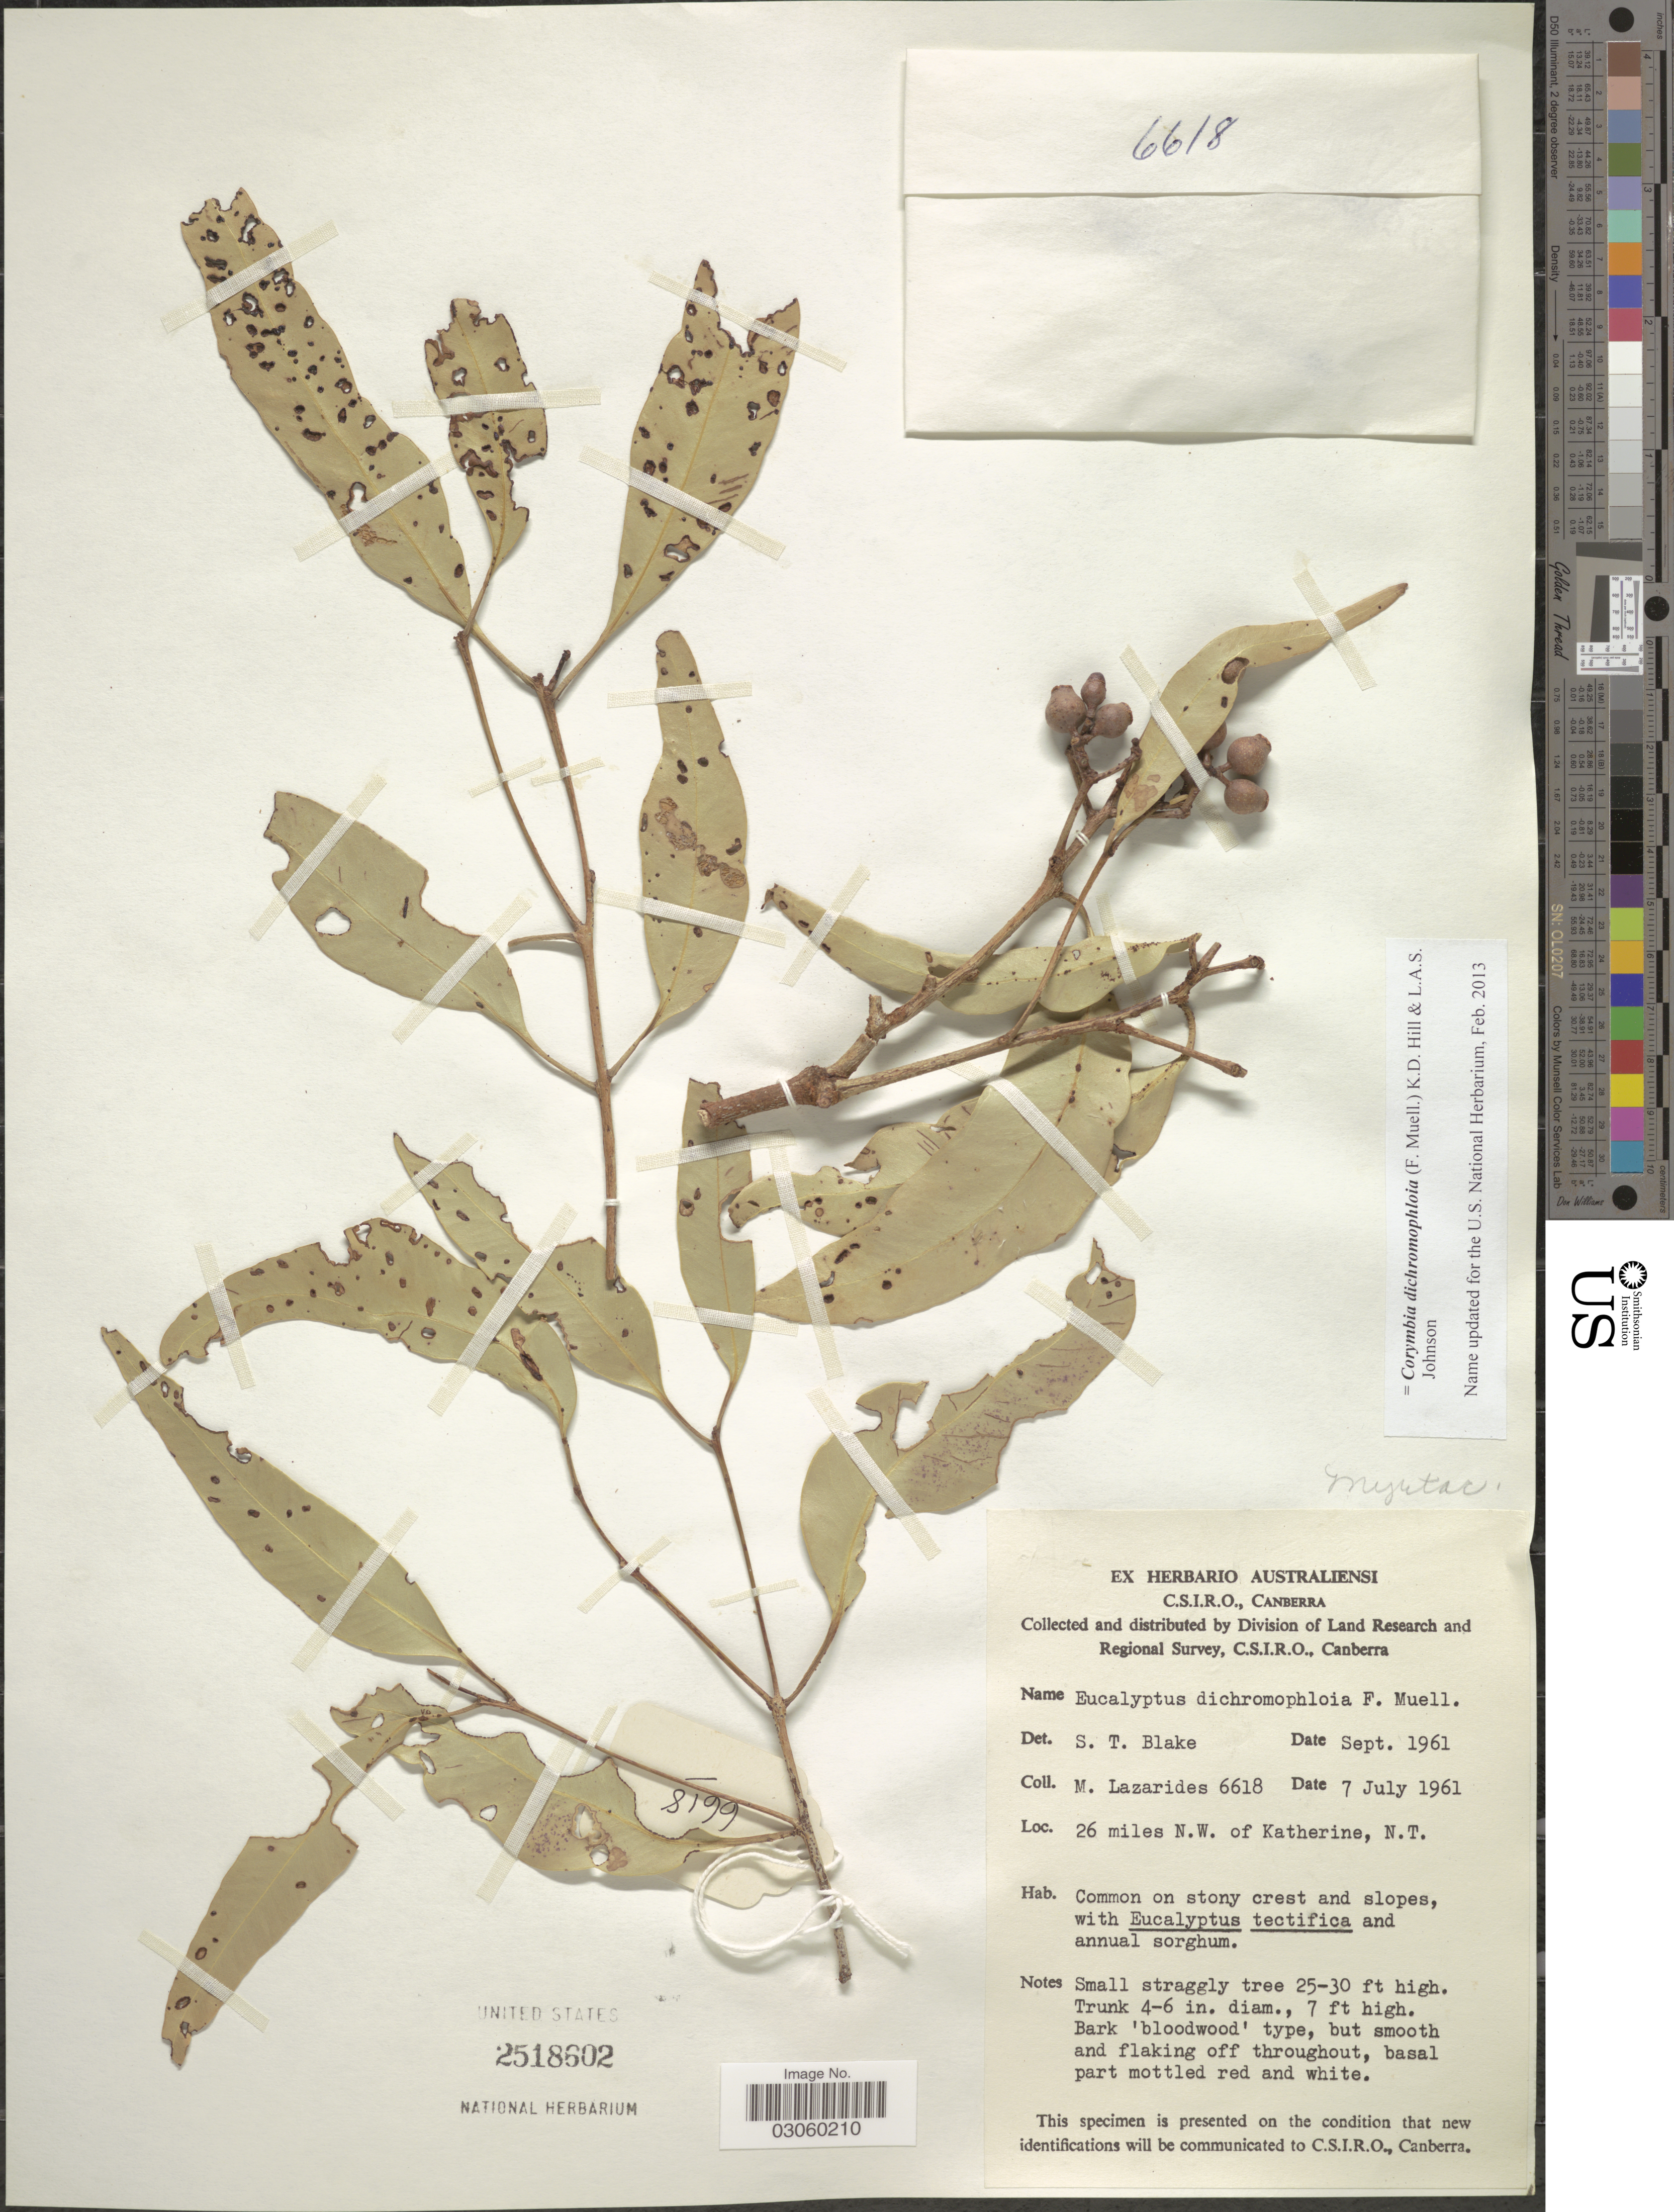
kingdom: Plantae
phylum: Tracheophyta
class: Magnoliopsida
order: Myrtales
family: Myrtaceae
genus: Corymbia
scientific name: Corymbia dichromophloia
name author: (F. Muell.) K.D. Hill & L.A.S. Johnson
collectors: M. Lazarides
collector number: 6618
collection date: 1961-07-07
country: Australia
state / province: Northern Territory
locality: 26 miles N.W. of Katherine, N.T.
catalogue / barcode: US 2518602